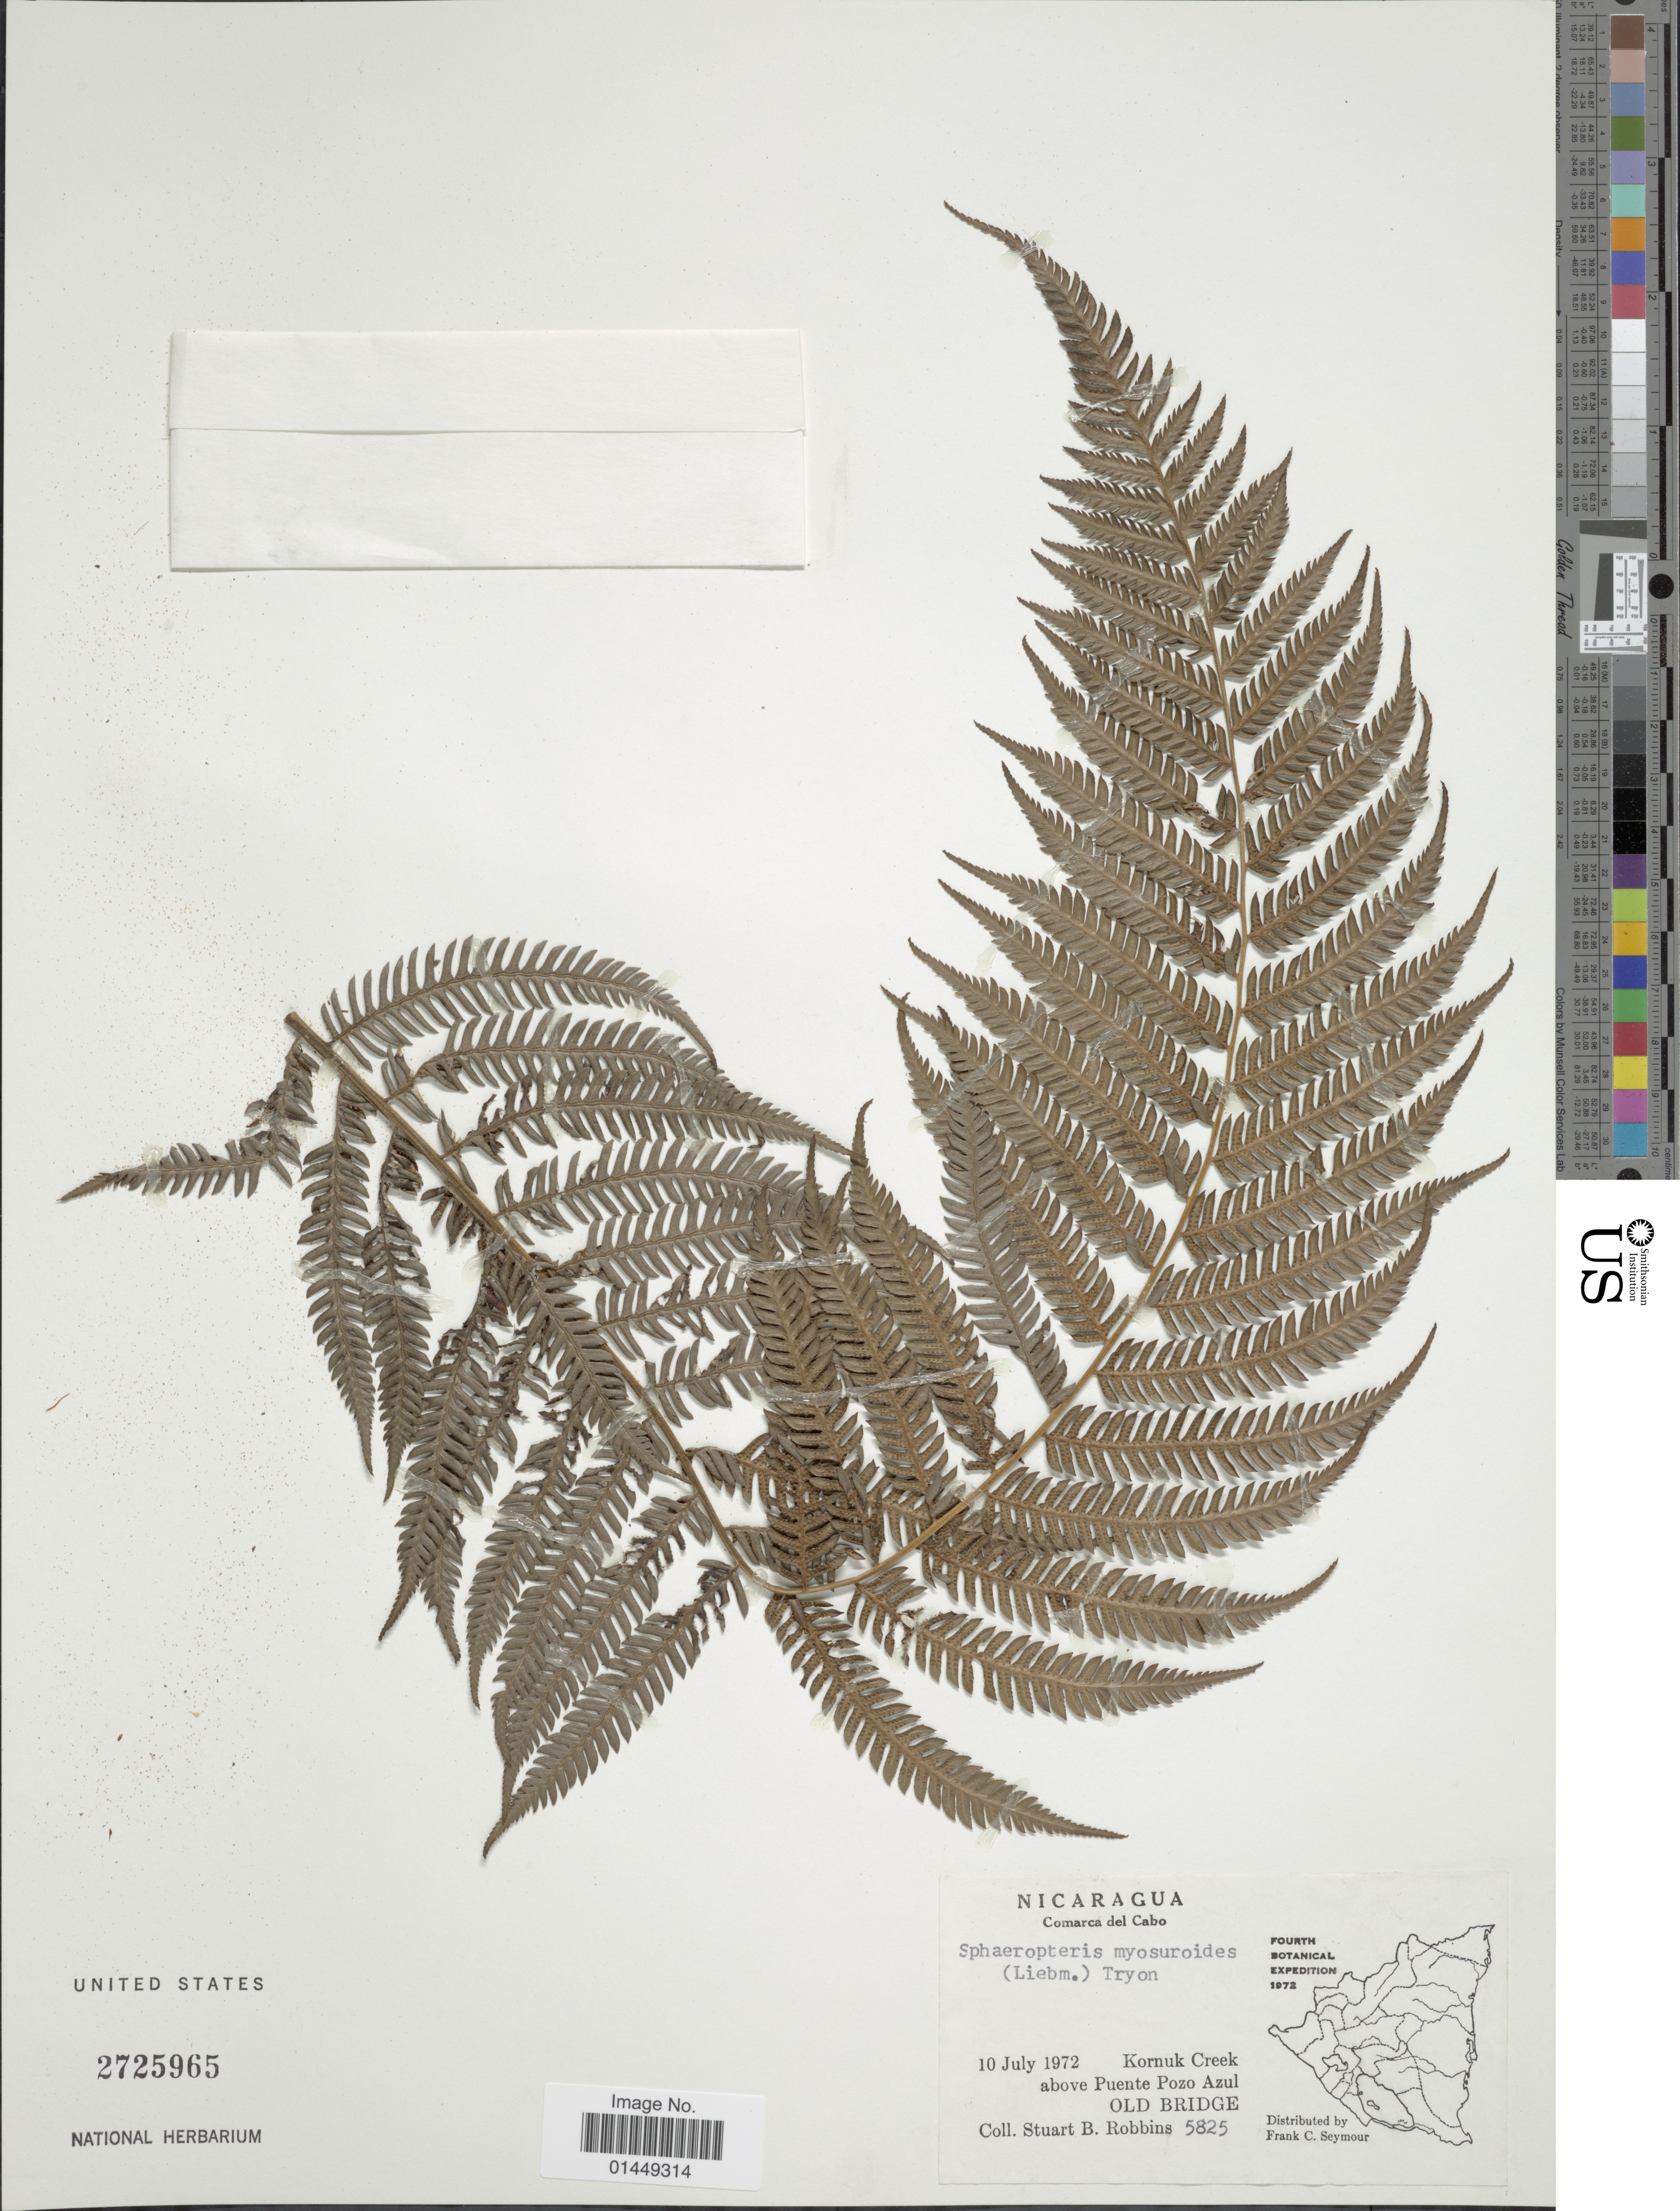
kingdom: Plantae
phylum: Tracheophyta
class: Polypodiopsida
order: Cyatheales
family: Cyatheaceae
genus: Cyathea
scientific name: Cyathea myosuriodes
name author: (Liebm.) Domin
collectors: S. B. Robbins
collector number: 5825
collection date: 1972-07-10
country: Nicaragua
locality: Comarca del Cabo. Kornuk Creek above Puente Pozo Azul. Old Bridge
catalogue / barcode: US 2725965